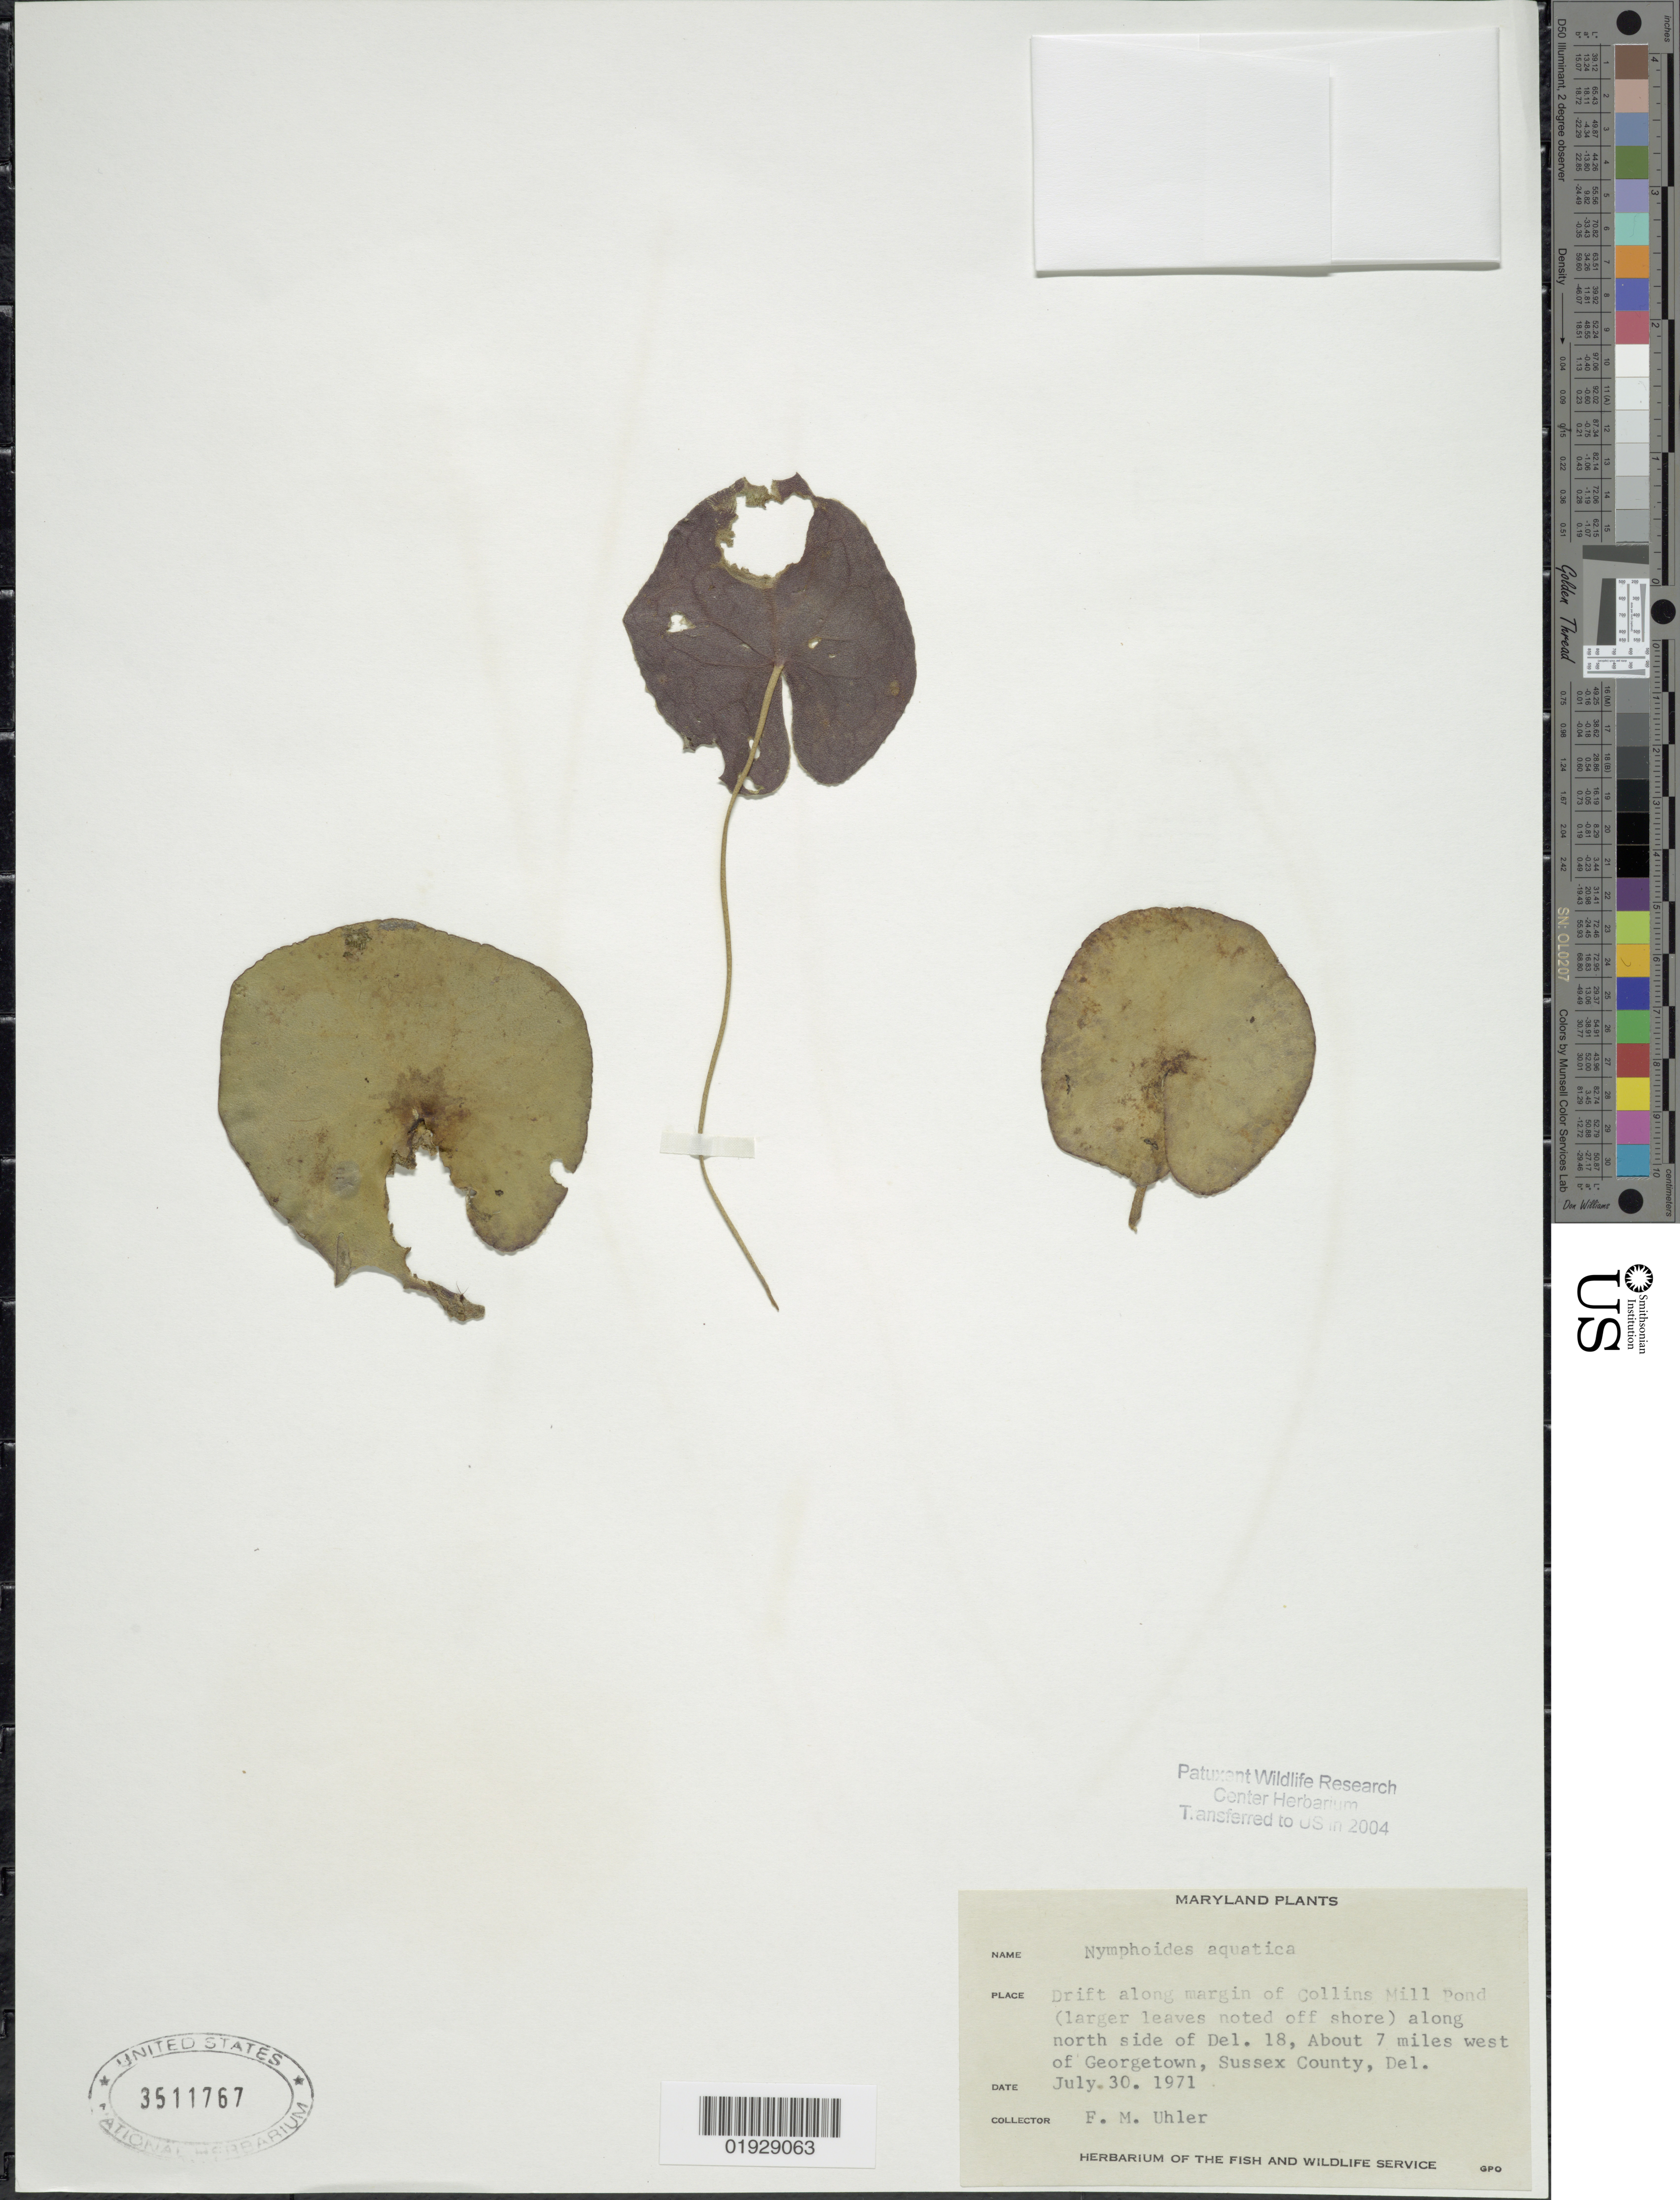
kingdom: Plantae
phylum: Tracheophyta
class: Magnoliopsida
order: Asterales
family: Menyanthaceae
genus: Nymphoides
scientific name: Nymphoides aquatica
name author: (J.F. Gmel.) Kuntze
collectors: F. M. Uhler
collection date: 1971-07-30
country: United States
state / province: Delaware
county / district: Sussex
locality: Maryland, Drift along margin of Collins Mill Pond (larger leaves noted off shore) along north side of Del. 18, about 7 miles west of Georgetown, Sussex County, Del.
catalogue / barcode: US 3511767